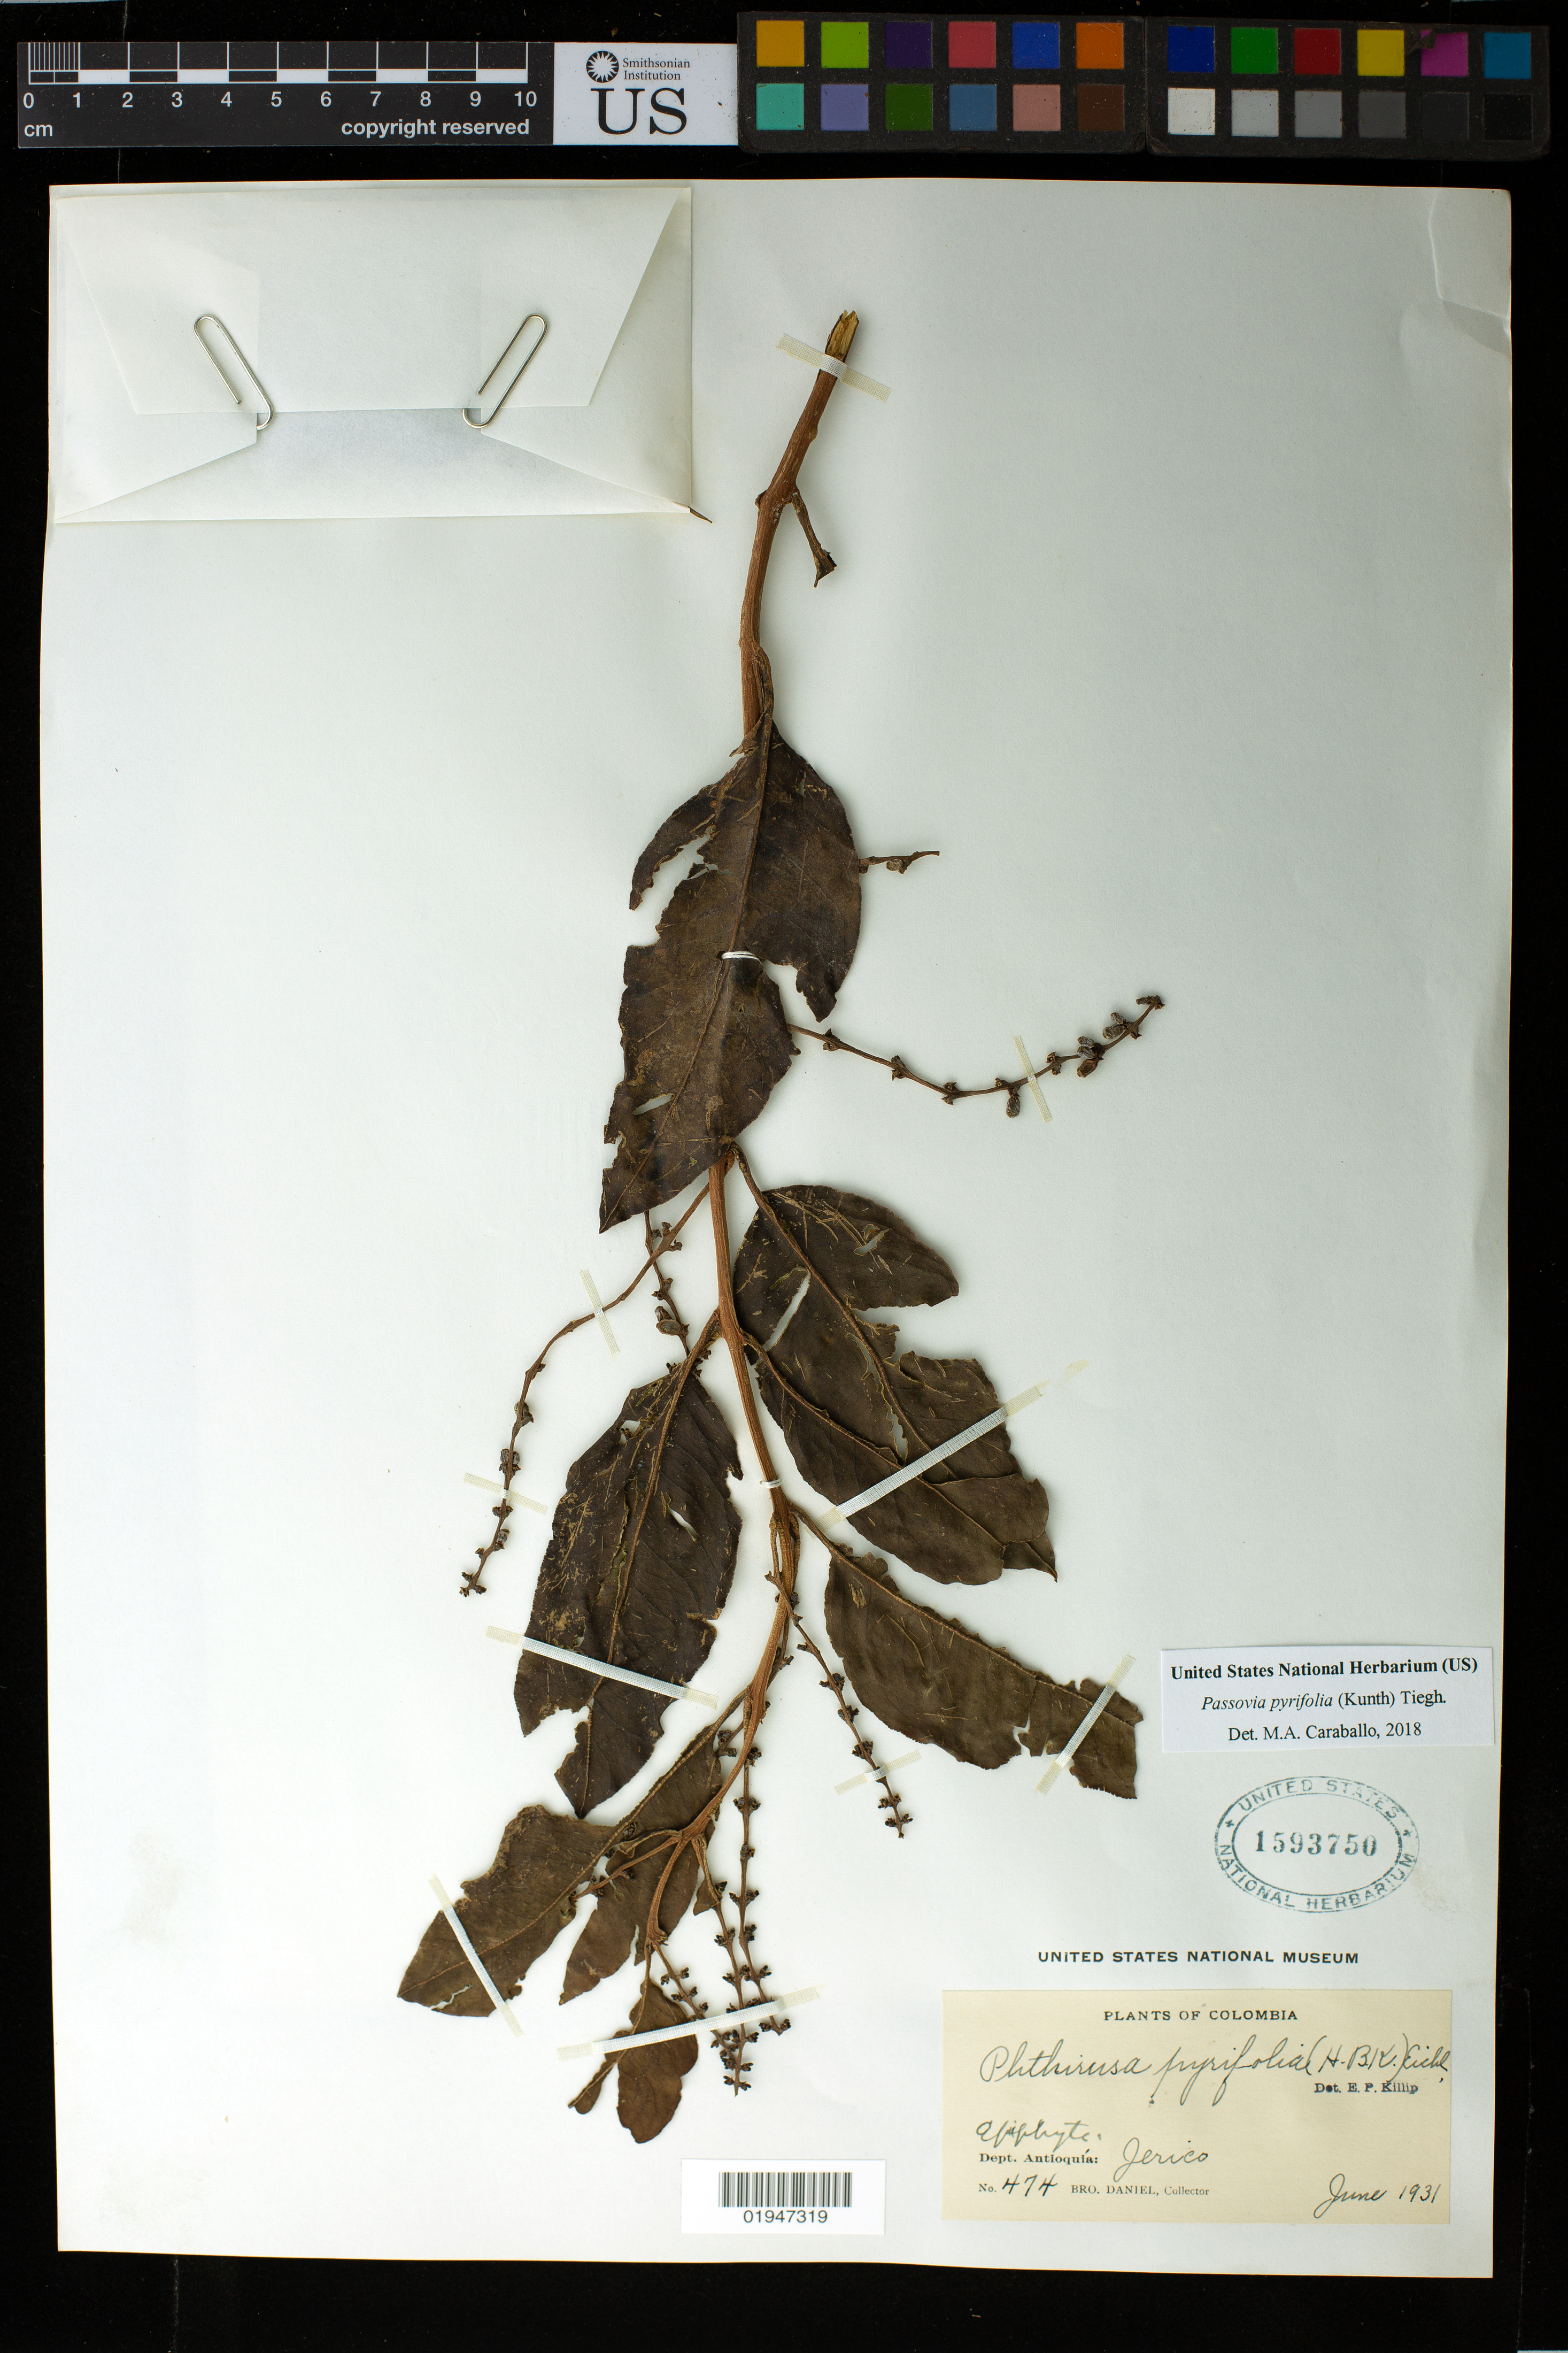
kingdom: Plantae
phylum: Tracheophyta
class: Magnoliopsida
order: Santalales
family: Loranthaceae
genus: Passovia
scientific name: Passovia pyrifolia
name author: (Kunth) Tiegh.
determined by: Caraballo-Ortiz, Marcos A., (MISS), University of Mississippi (UNITED STATES)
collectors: Bro. Daniel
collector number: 474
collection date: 1931-06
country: Colombia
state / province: Antioquiá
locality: Jerico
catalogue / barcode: US 1593750